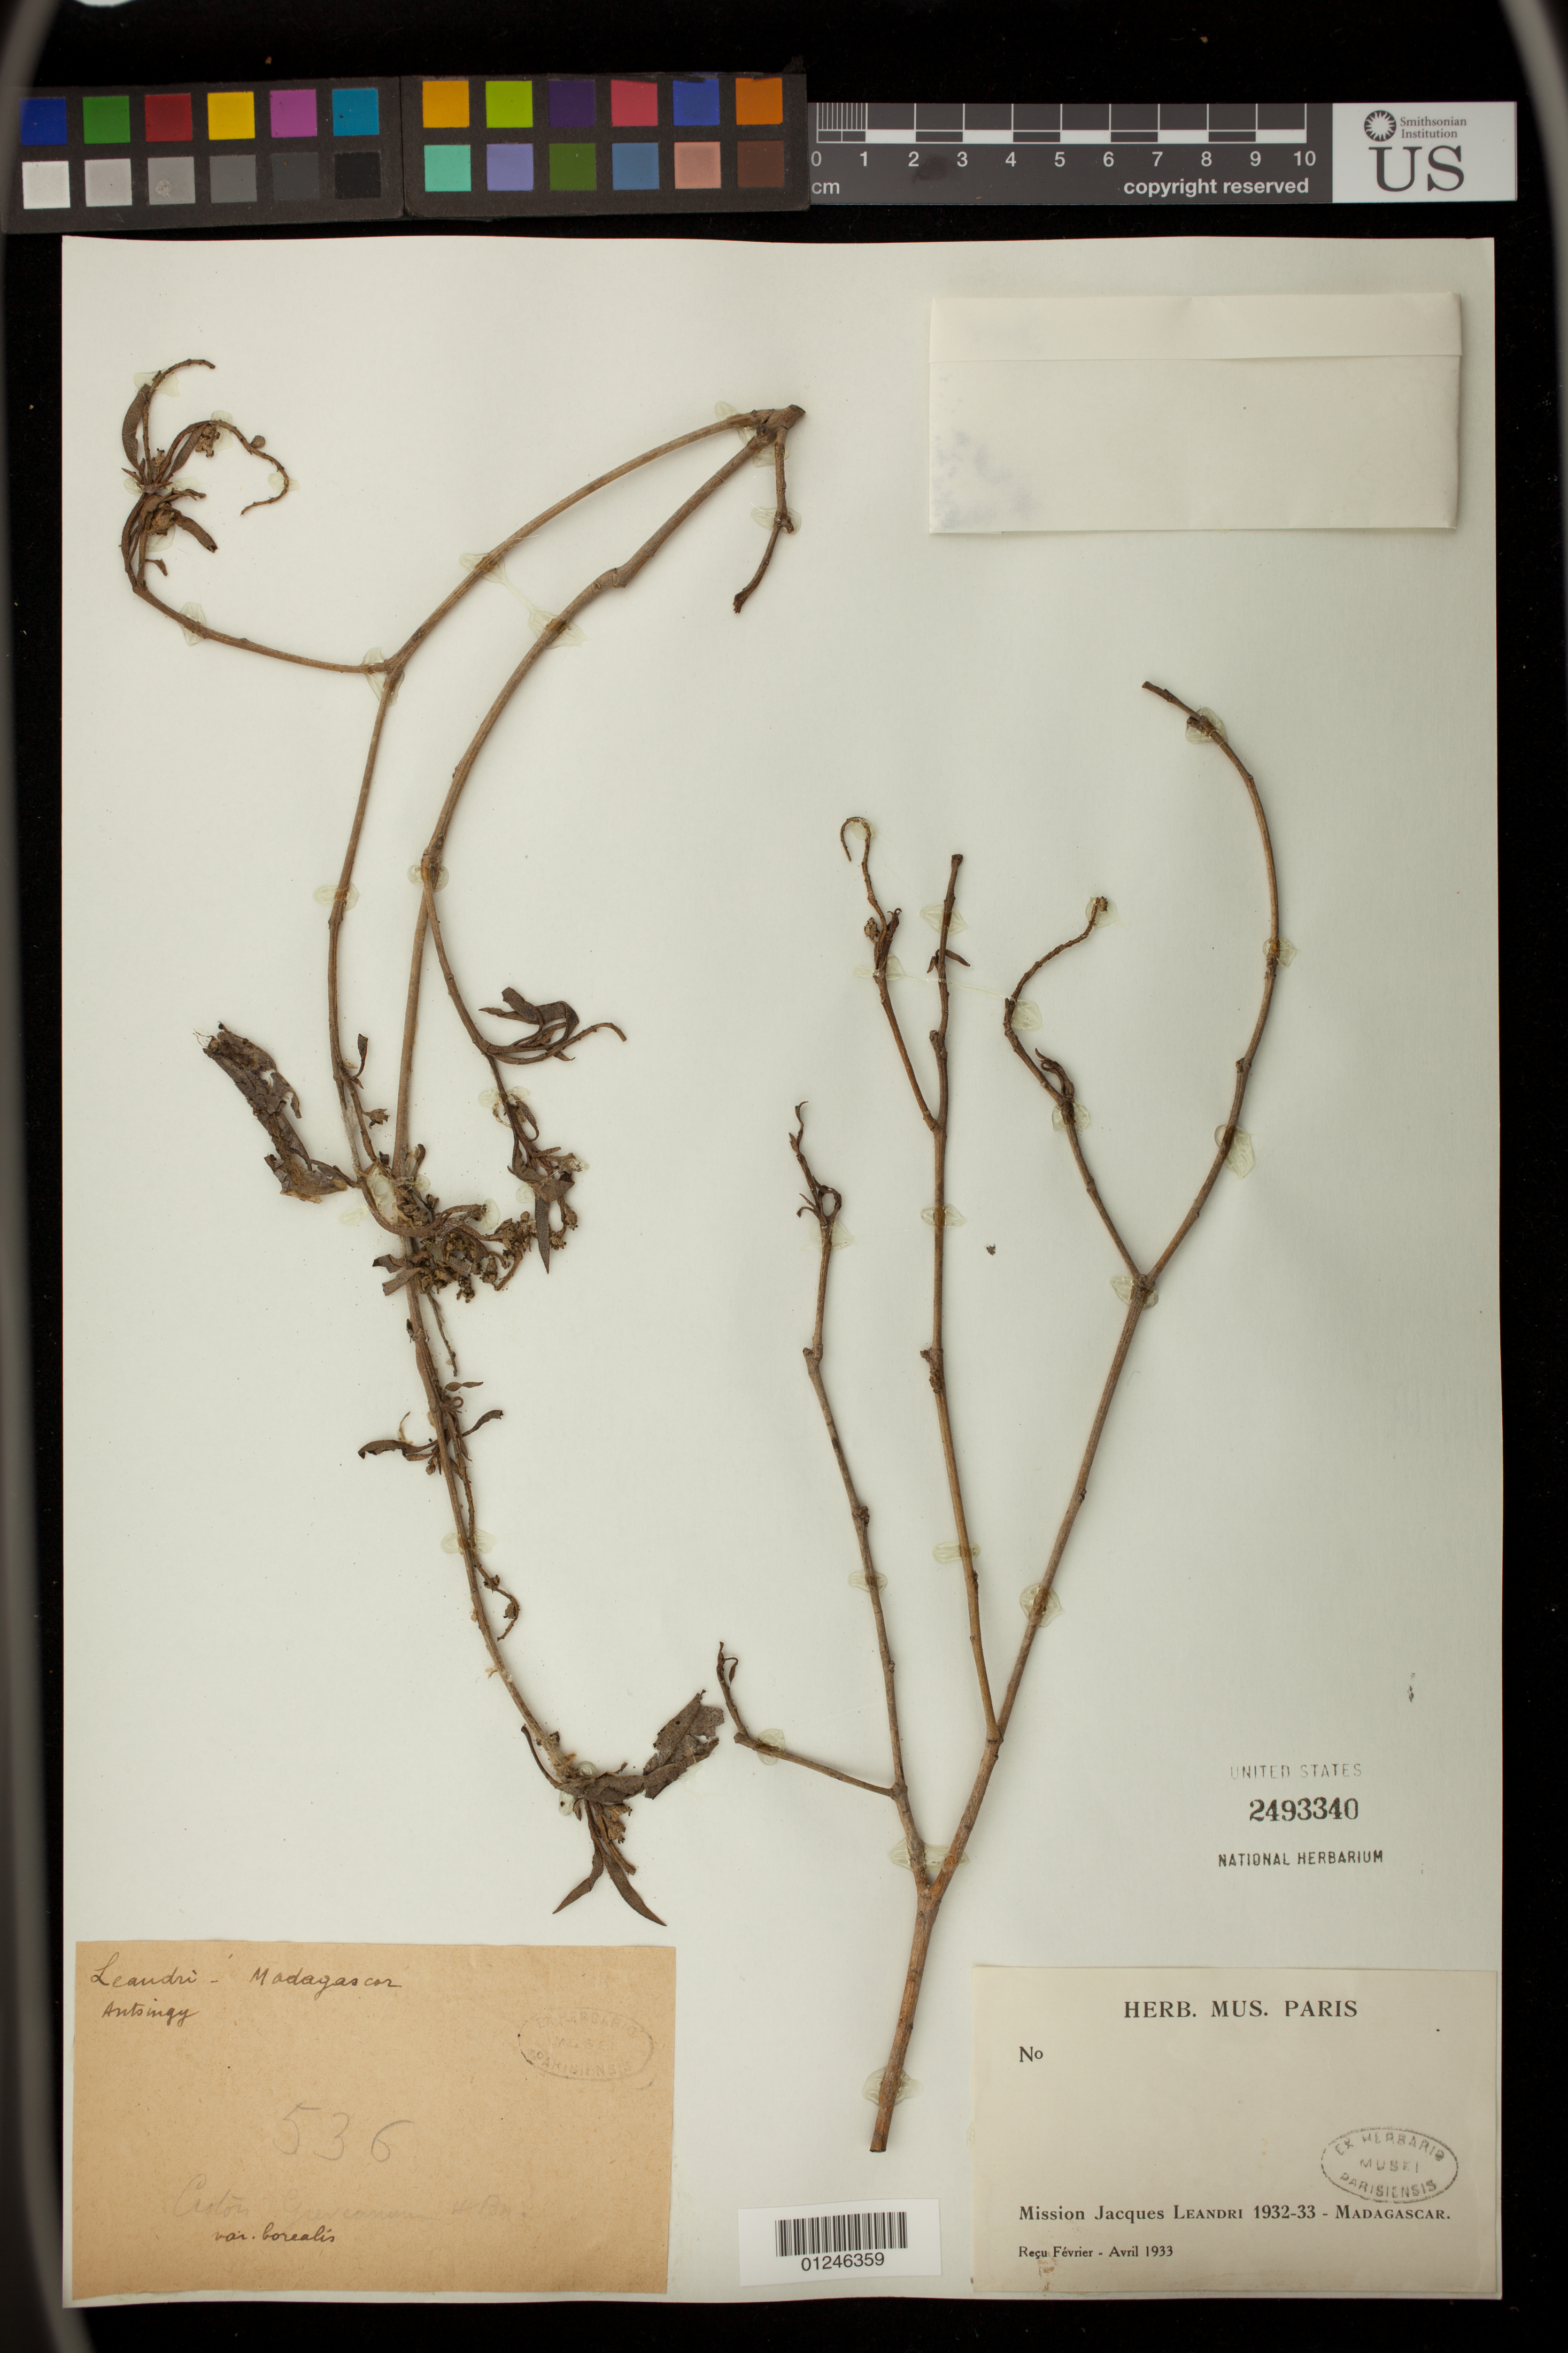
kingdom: Plantae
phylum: Tracheophyta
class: Magnoliopsida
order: Malpighiales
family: Euphorbiaceae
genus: Croton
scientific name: Croton greveanus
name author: Baill.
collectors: J. Leandri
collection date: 1933-04-01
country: Madagascar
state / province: Melaky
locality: Antsingy, Mitsinjo Mahajanga.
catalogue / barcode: US 2493340